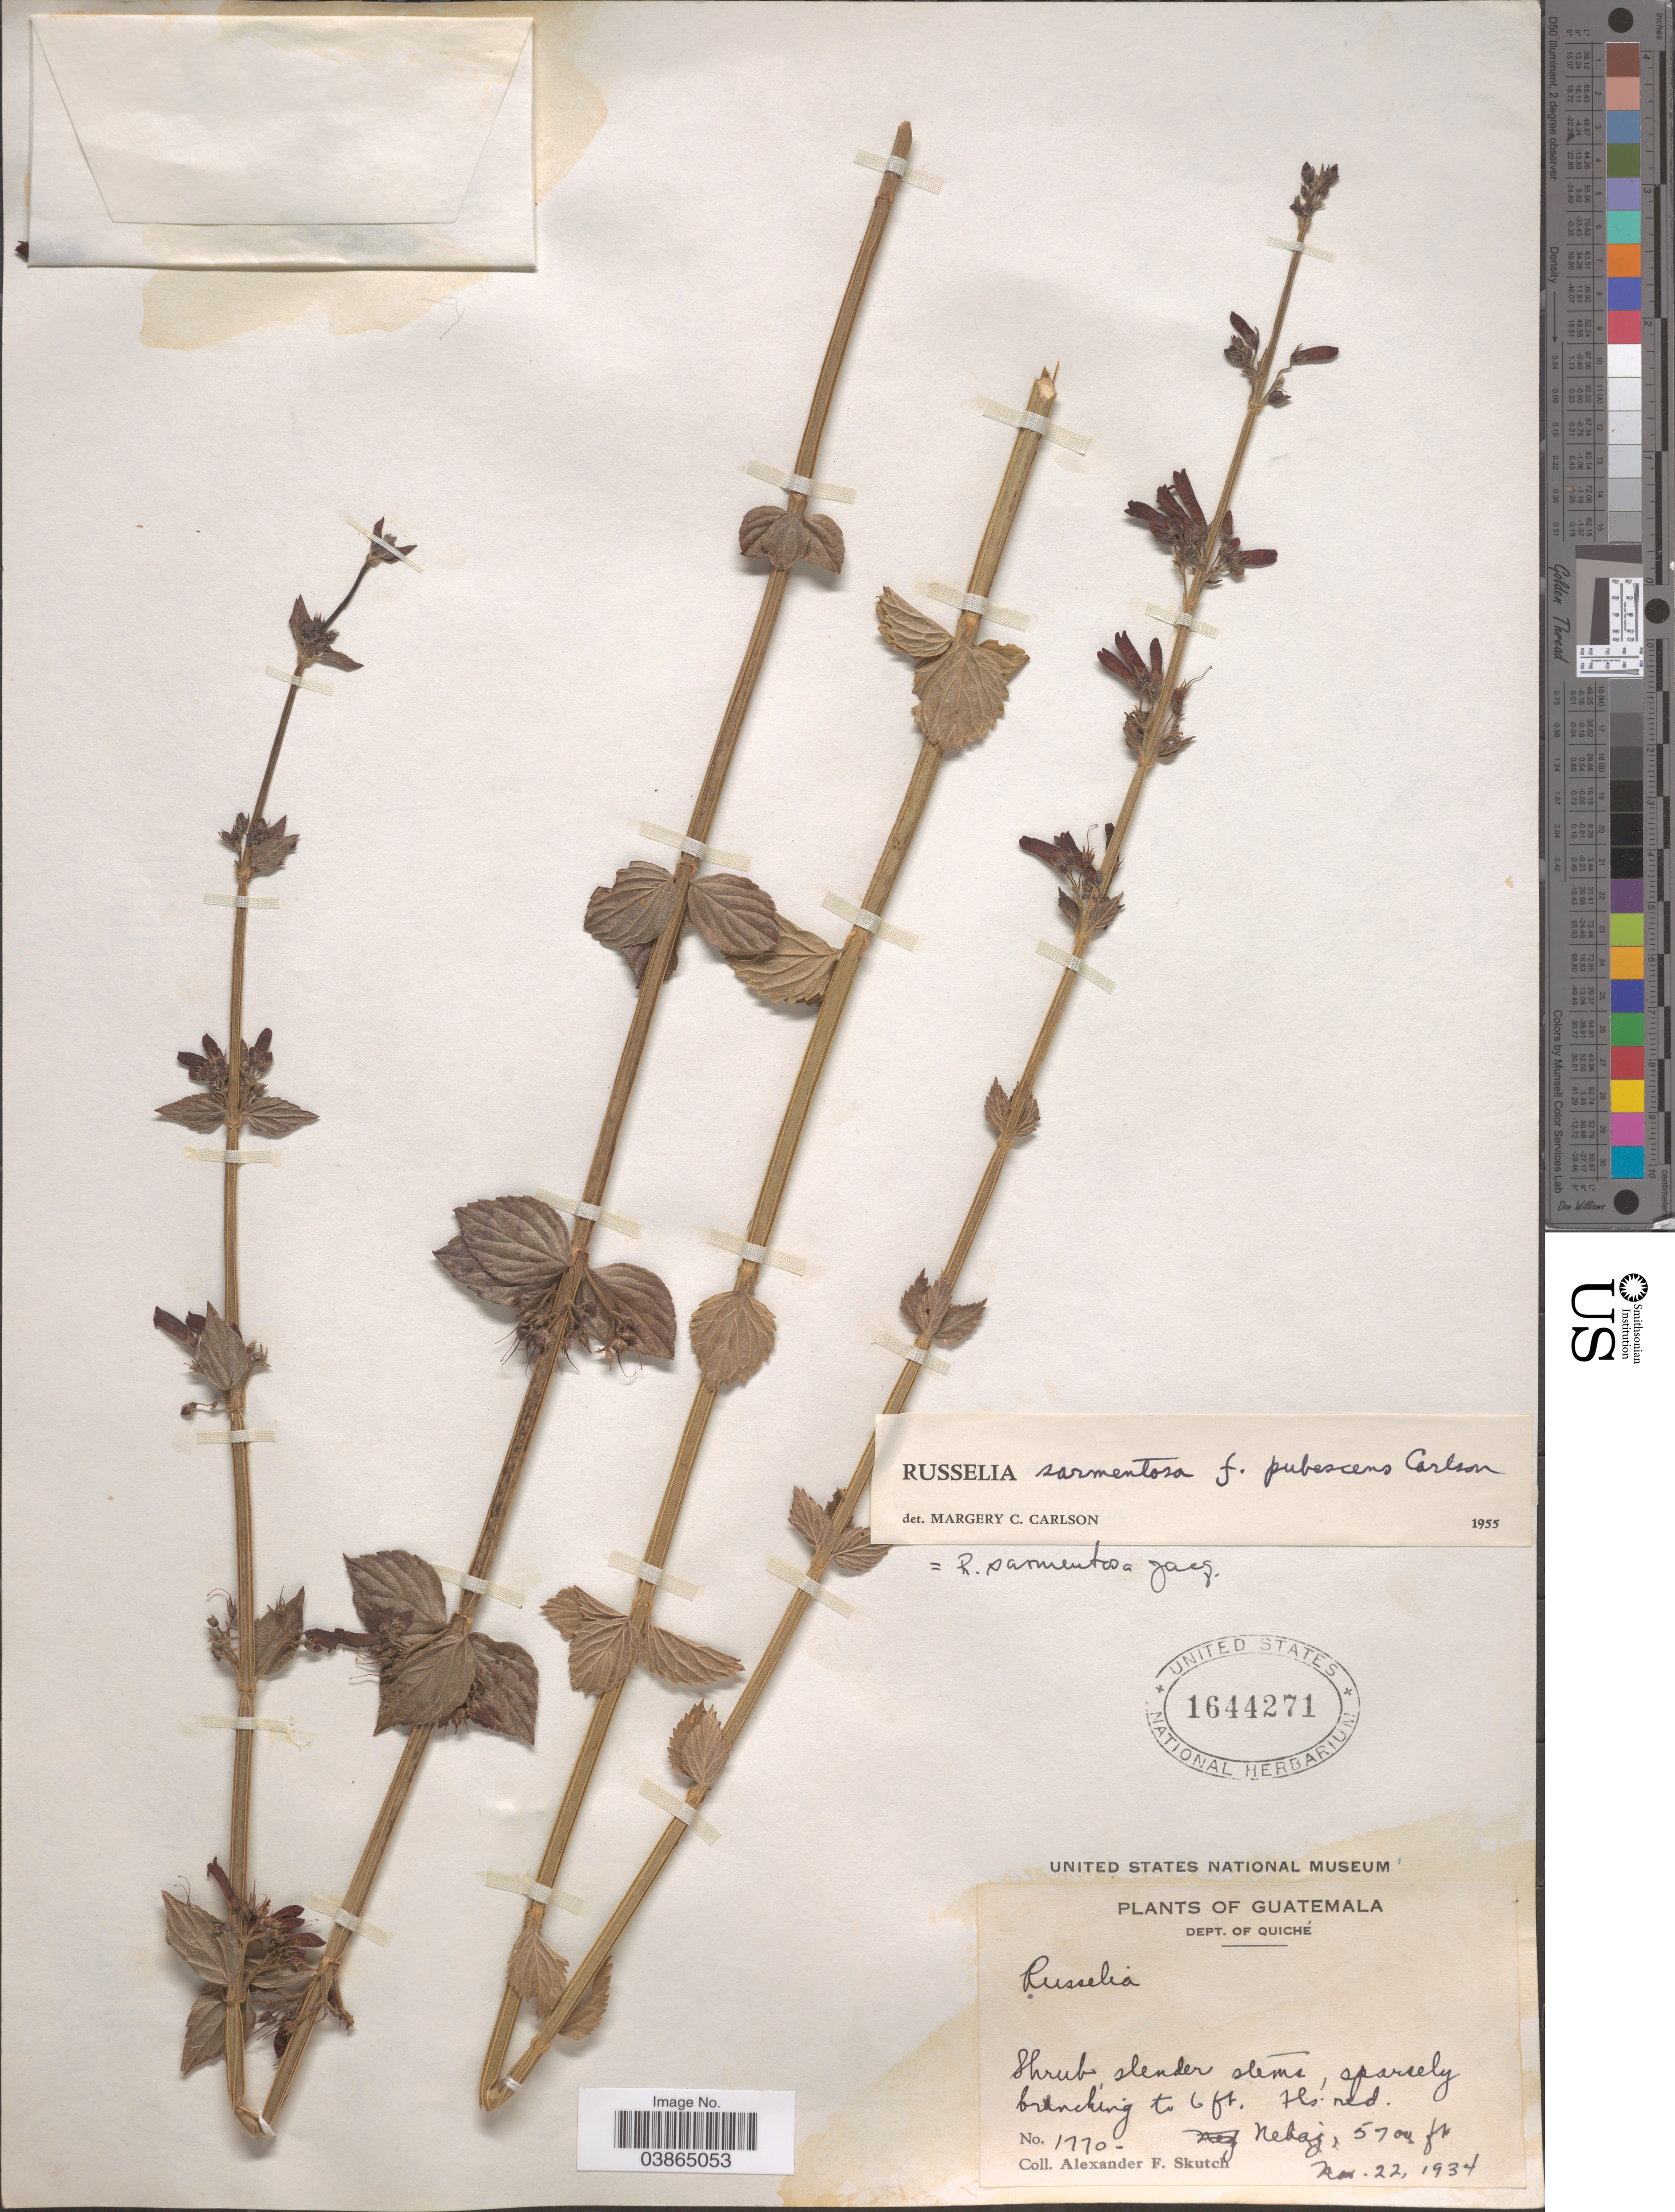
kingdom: Plantae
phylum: Tracheophyta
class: Magnoliopsida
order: Lamiales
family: Plantaginaceae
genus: Russelia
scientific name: Russelia sarmentosa f. pubescens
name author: Carlson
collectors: A. F. Skutch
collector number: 1770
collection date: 1934-11-22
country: Guatemala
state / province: El Quiche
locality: Dept. of Quiché. Nebaj.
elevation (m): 1737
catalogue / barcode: US 1644271